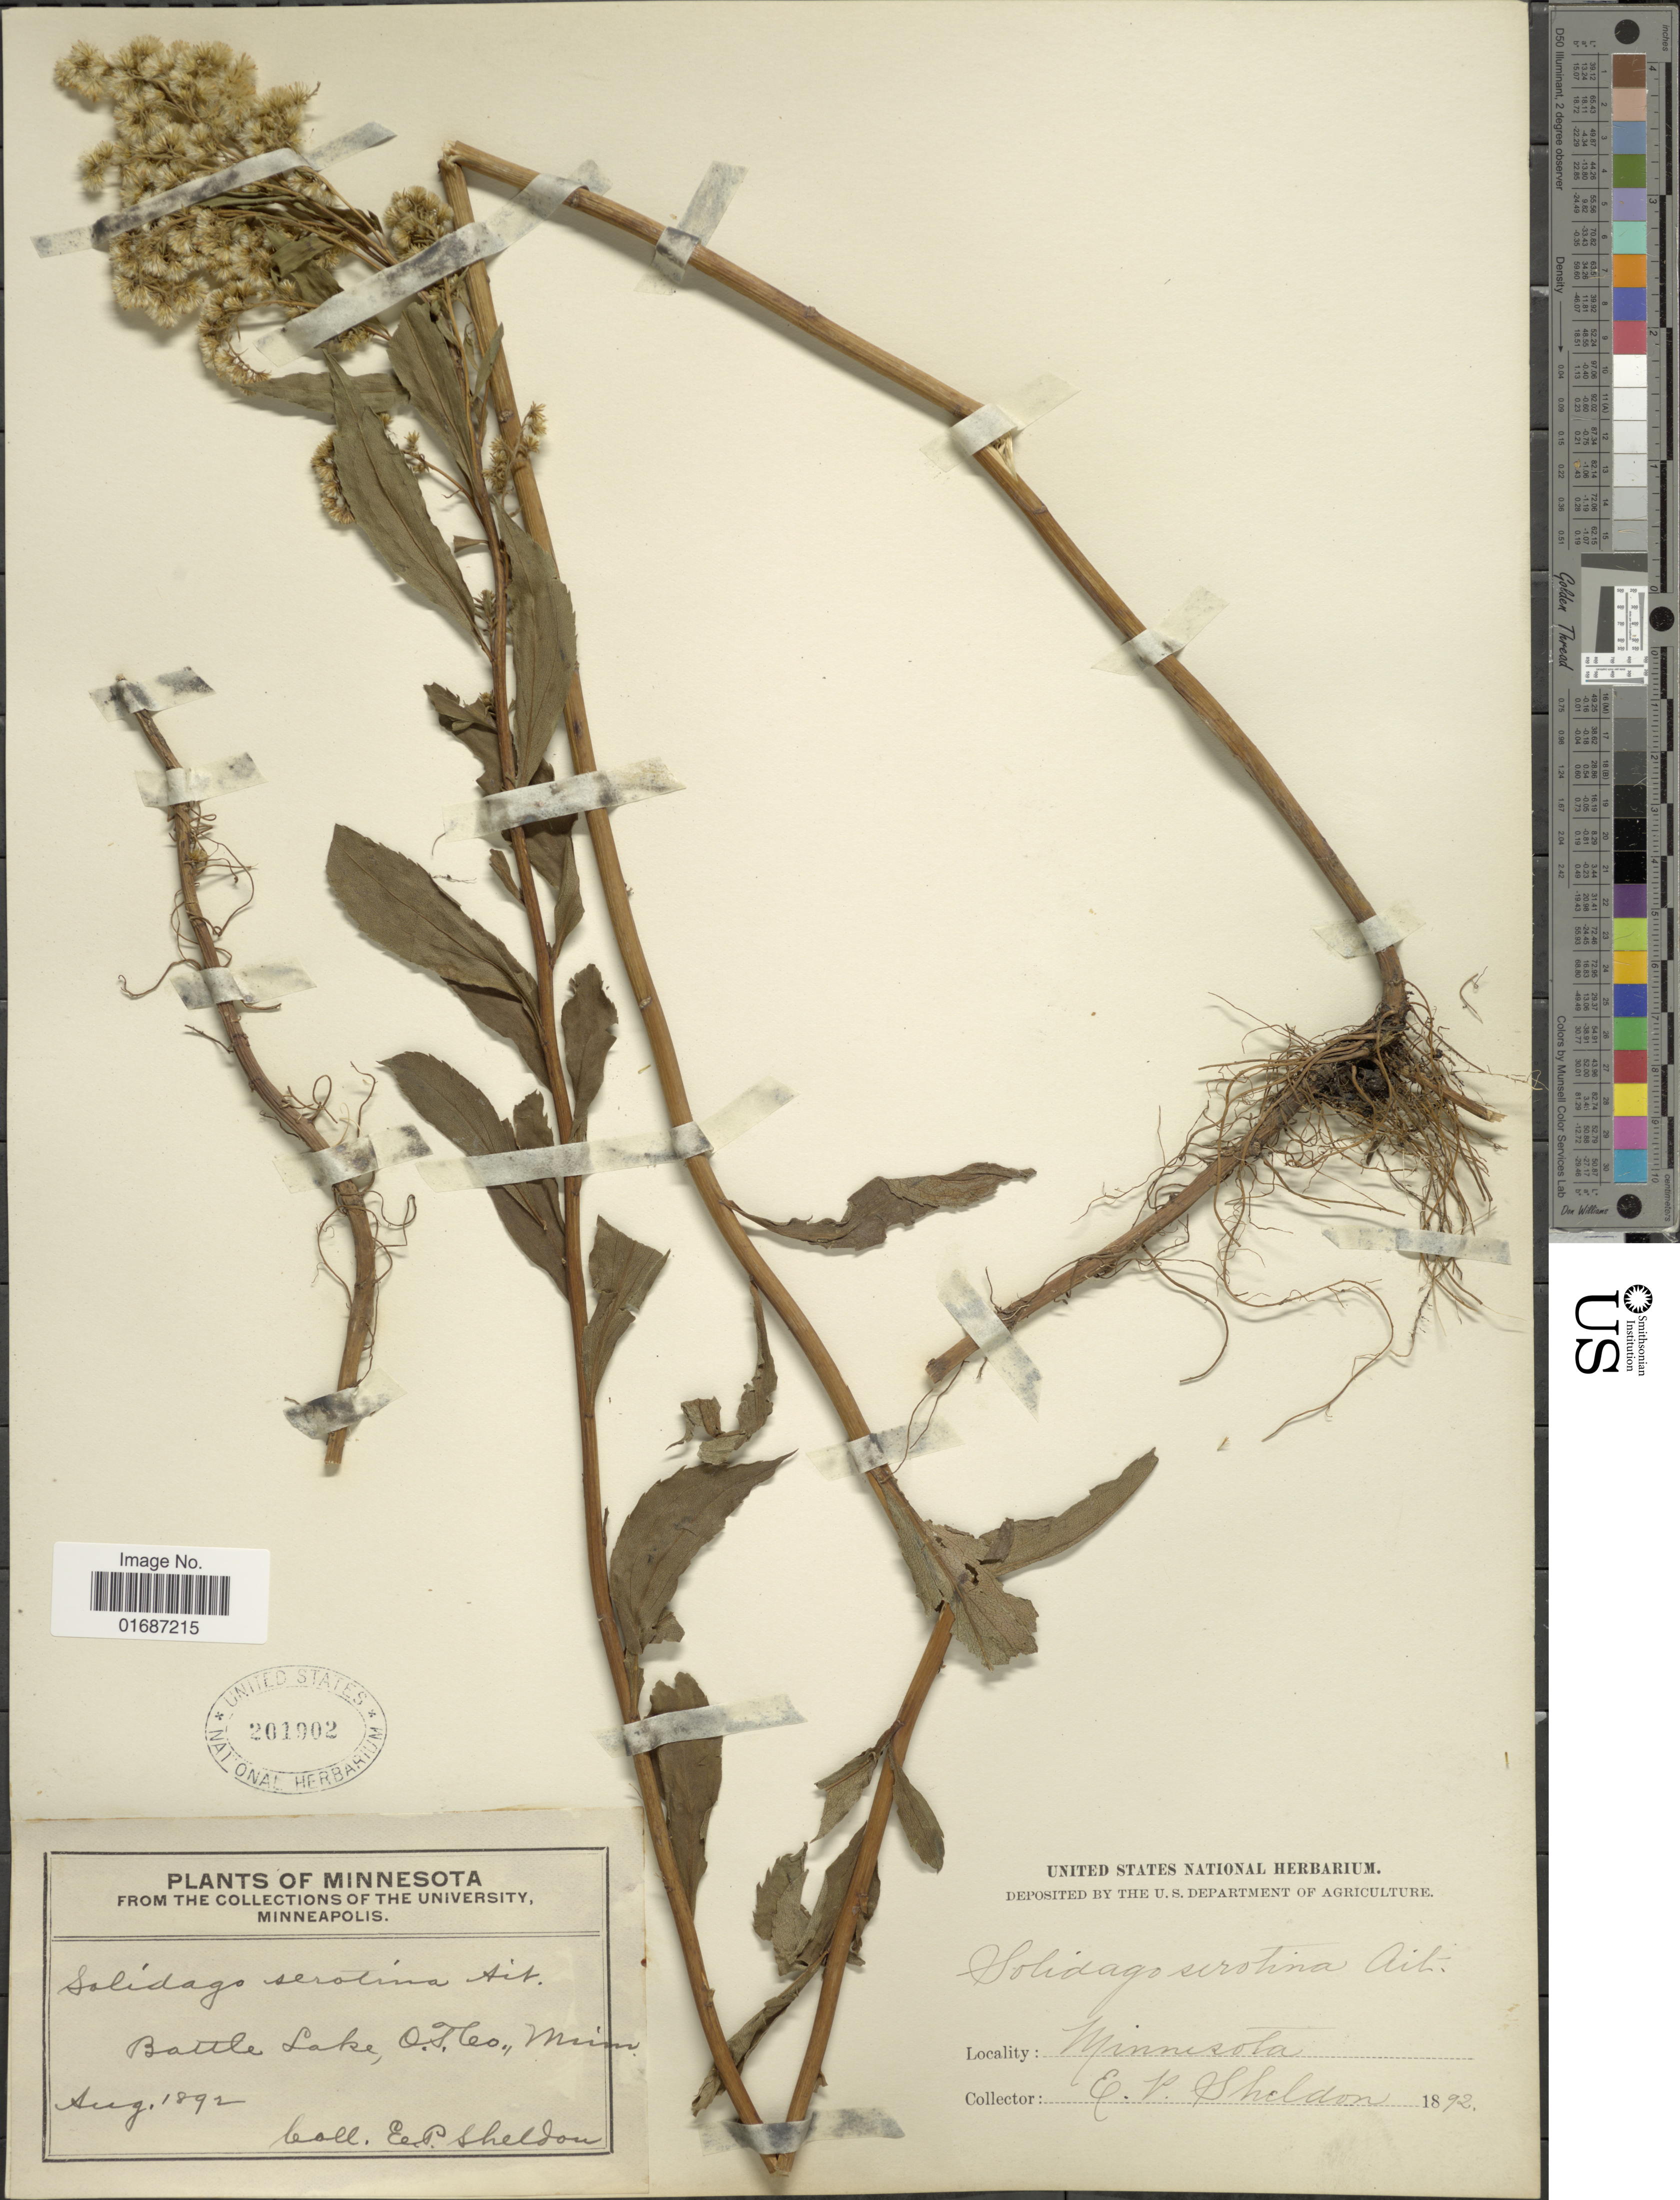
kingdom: Plantae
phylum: Tracheophyta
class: Magnoliopsida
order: Asterales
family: Asteraceae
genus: Solidago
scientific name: Solidago gigantea var. leiophylla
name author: Fernald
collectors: E. P. Sheldon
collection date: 1892-08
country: United States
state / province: Minnesota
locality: Battle Lake, O.T. Co.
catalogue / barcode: US 201902